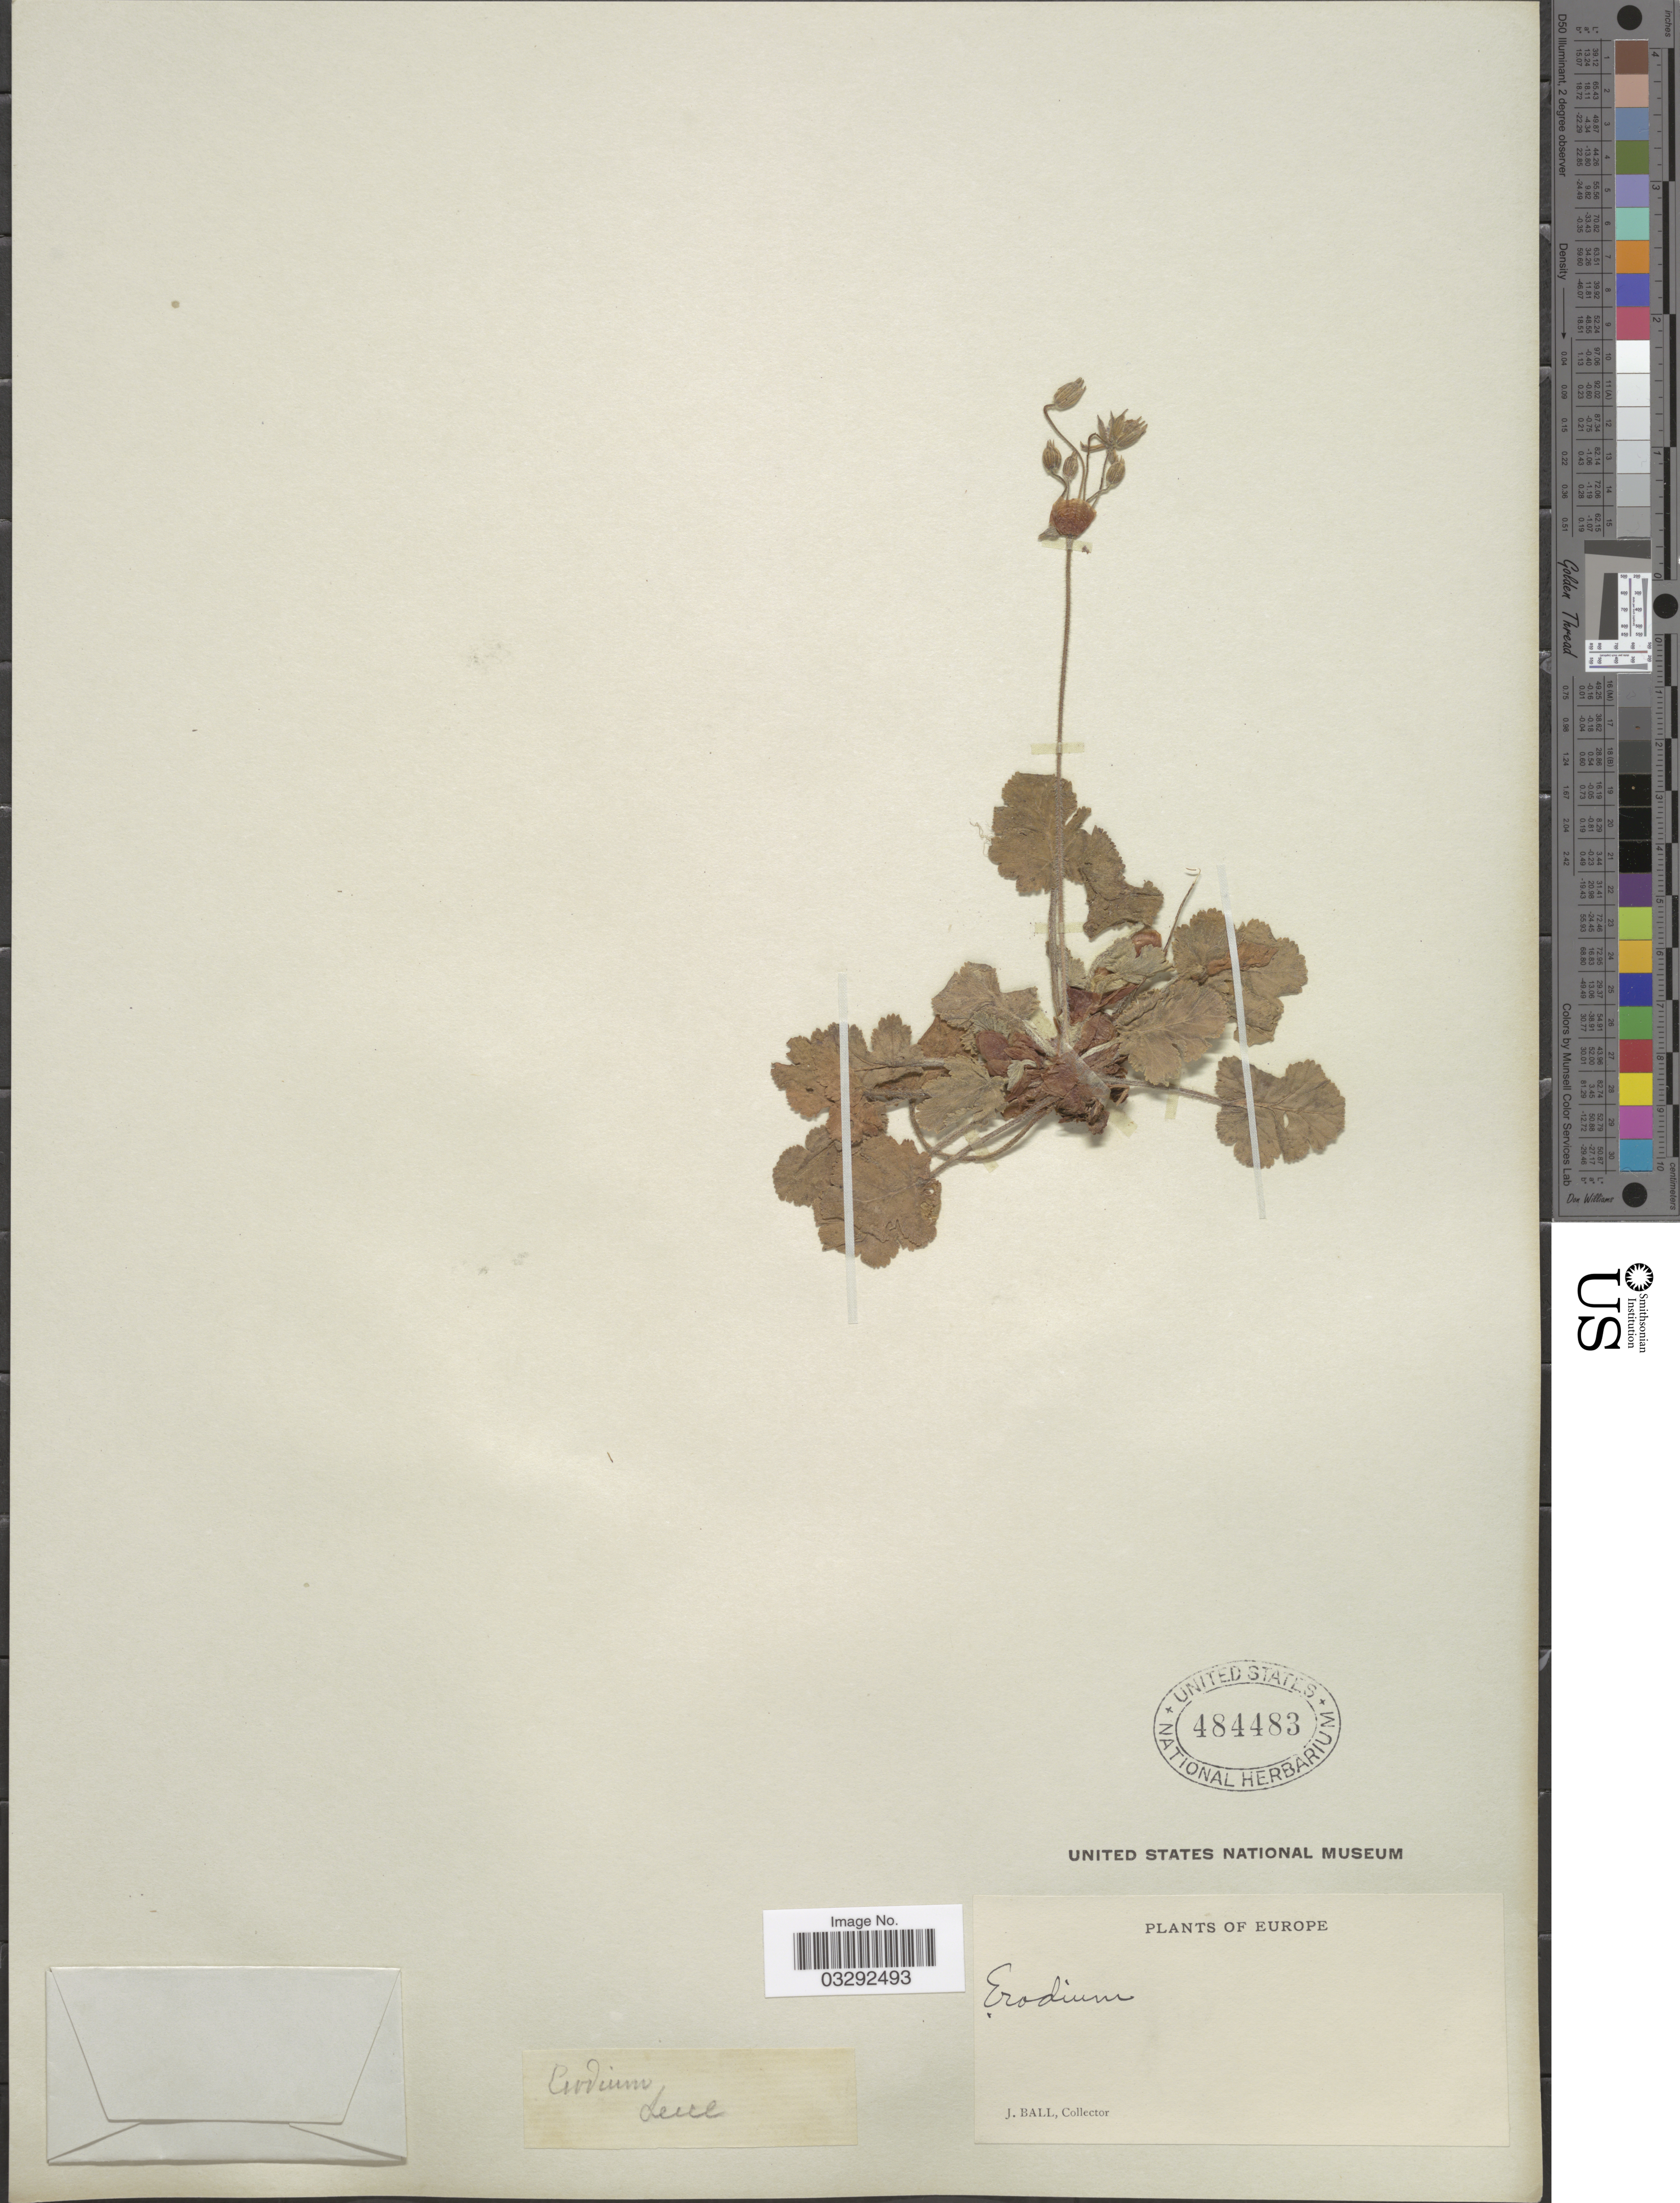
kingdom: Plantae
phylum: Tracheophyta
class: Magnoliopsida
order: Geraniales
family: Geraniaceae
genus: Erodium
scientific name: Erodium sp.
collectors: J. Ball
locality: Europe.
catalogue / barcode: US 484483